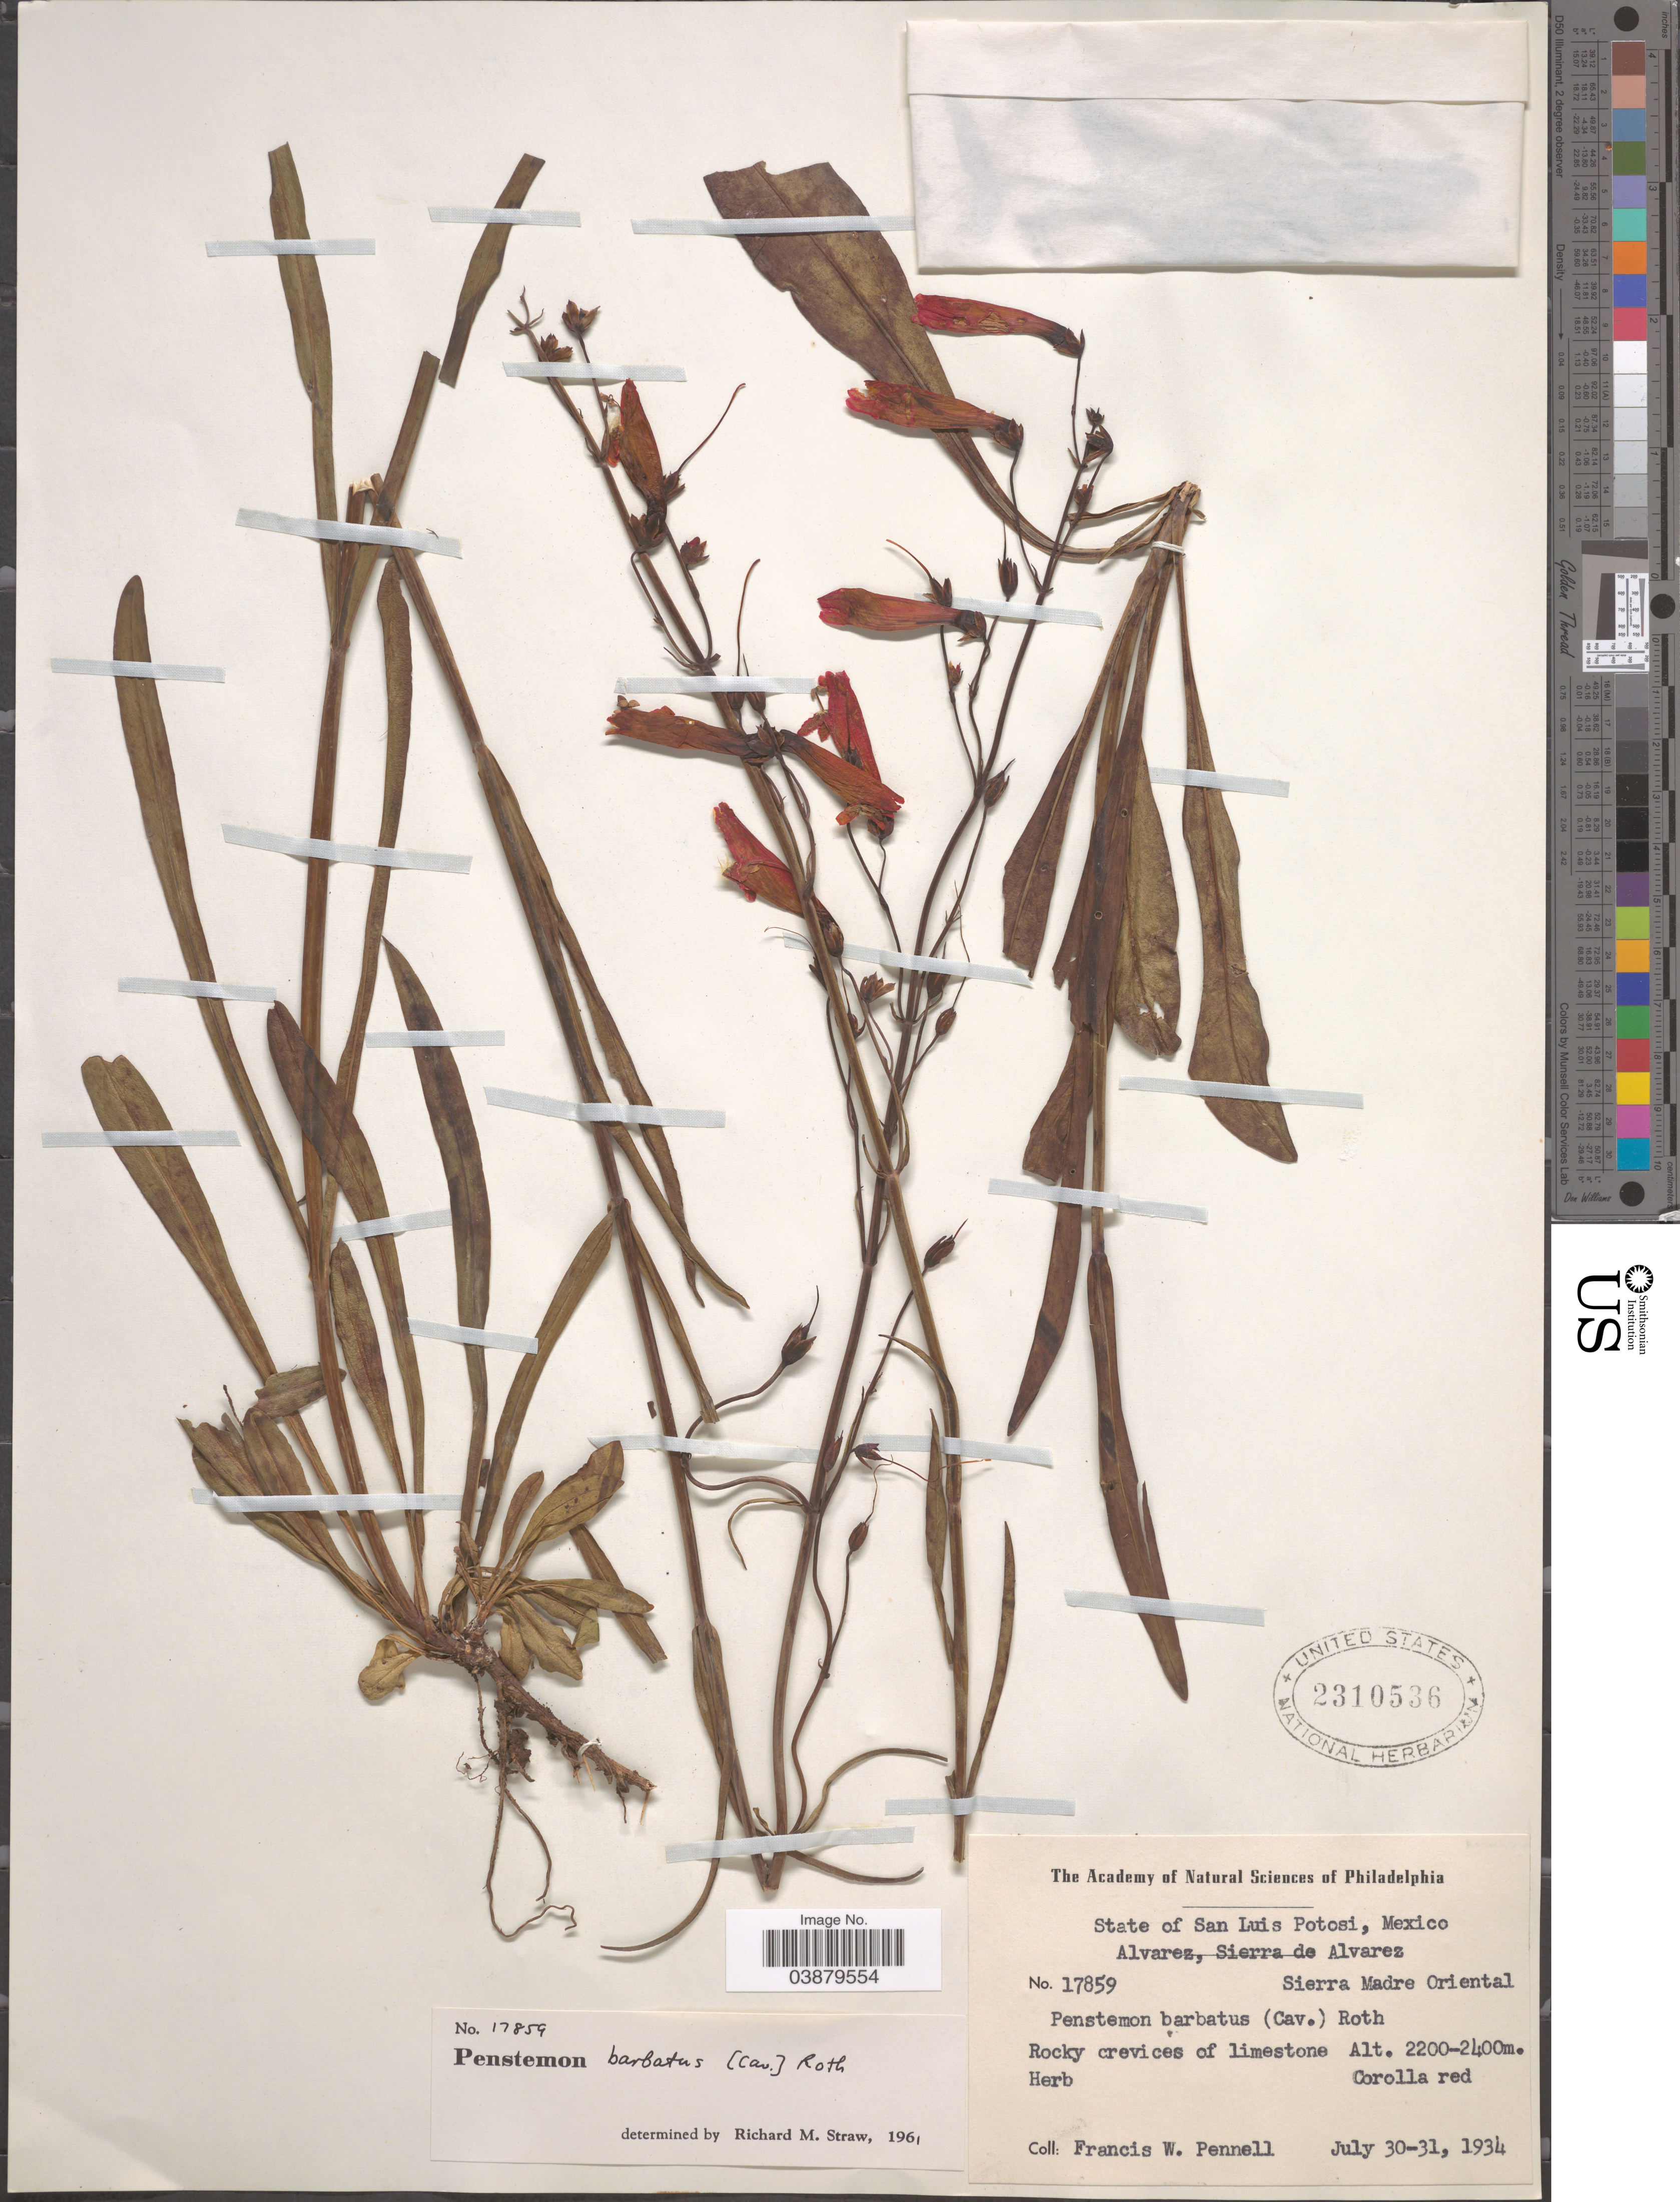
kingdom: Plantae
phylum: Tracheophyta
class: Magnoliopsida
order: Lamiales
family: Plantaginaceae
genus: Penstemon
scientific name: Penstemon barbatus subsp. barbatus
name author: (Cav.) Roth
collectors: F. W. Pennell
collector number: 17859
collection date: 1934-07-30/1934-07-31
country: Mexico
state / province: San Luis Potosí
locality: Alvarez, Sierra de Alvarez. Sierra Madre Oriental.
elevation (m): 2200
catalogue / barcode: US 2310536